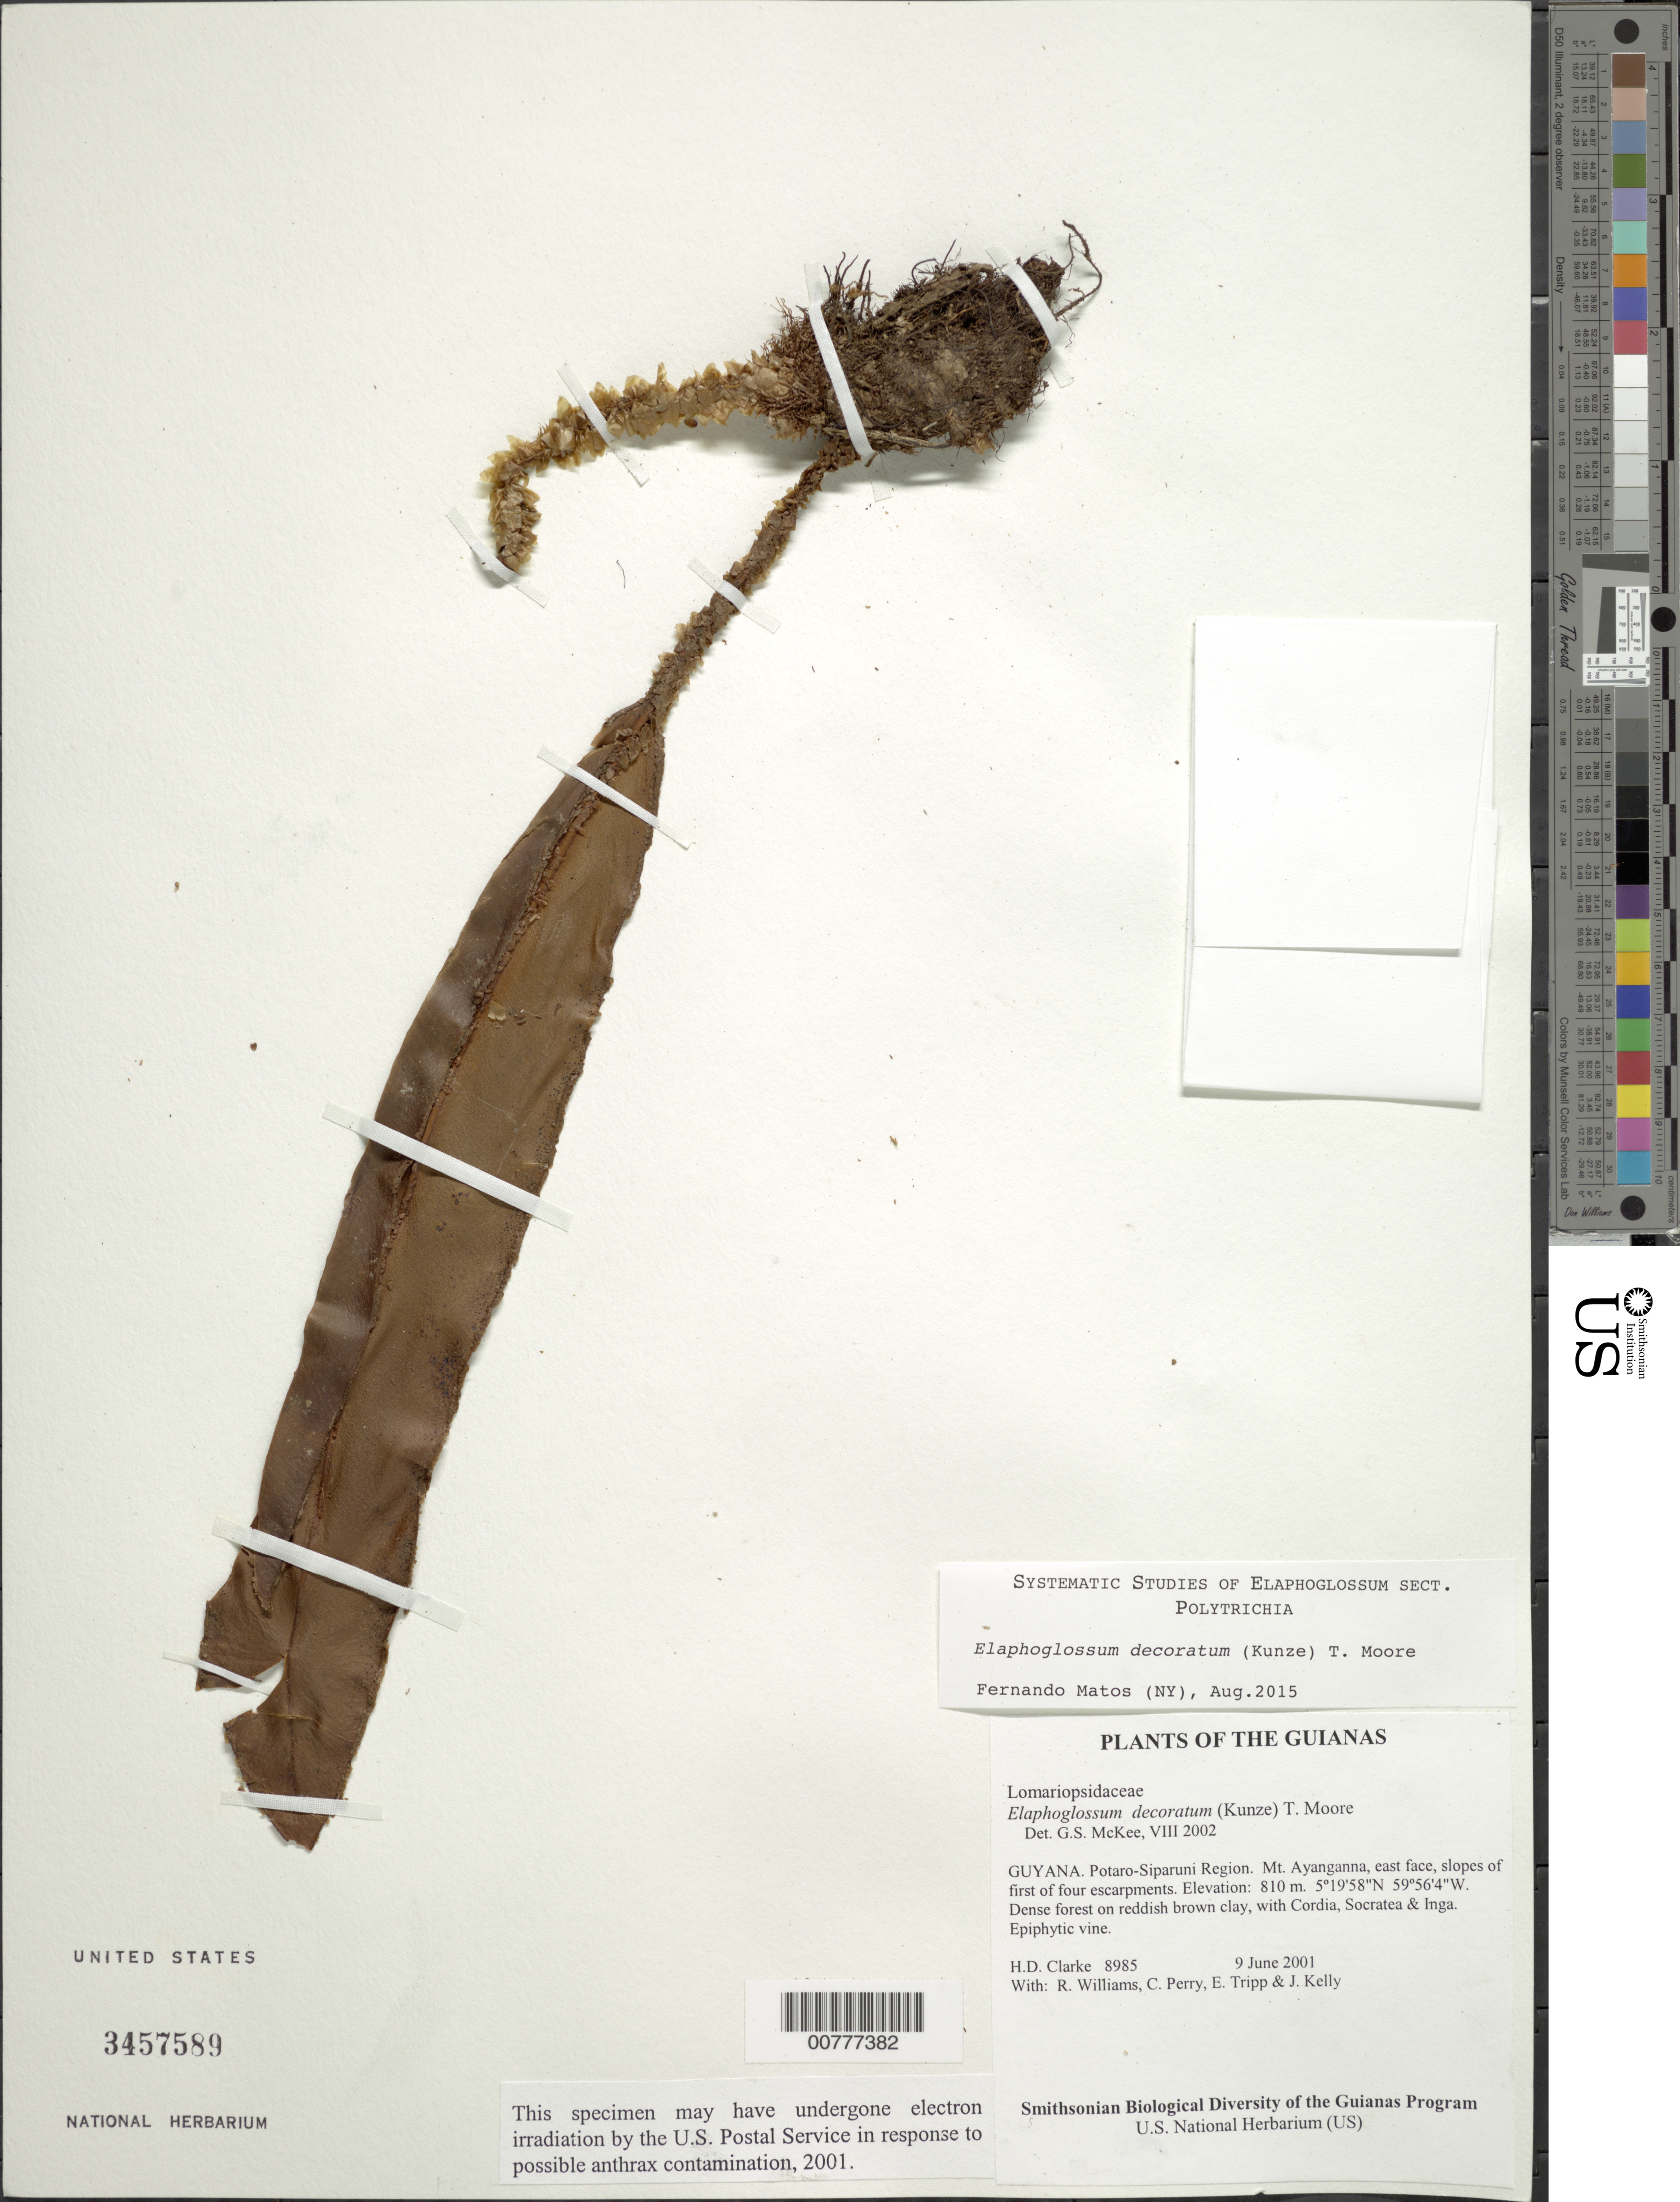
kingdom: Plantae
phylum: Tracheophyta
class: Polypodiopsida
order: Polypodiales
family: Dryopteridaceae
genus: Elaphoglossum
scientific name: Elaphoglossum decoratum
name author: (Kunze) T. Moore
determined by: McKee, G. S., (US), NMNH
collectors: H. D. Clarke, R. Williams, C. Perry, E. Tripp & J. Kelly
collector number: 8985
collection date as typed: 9 June 2001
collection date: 2001-06-09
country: Guyana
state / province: Potaro-Siparuni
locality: Mt. Ayanganna, east face, slopes of first of four escarpments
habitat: Dense forest on reddish brown clay, with Cordia, Socratea & Inga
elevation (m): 810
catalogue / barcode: US 3457589